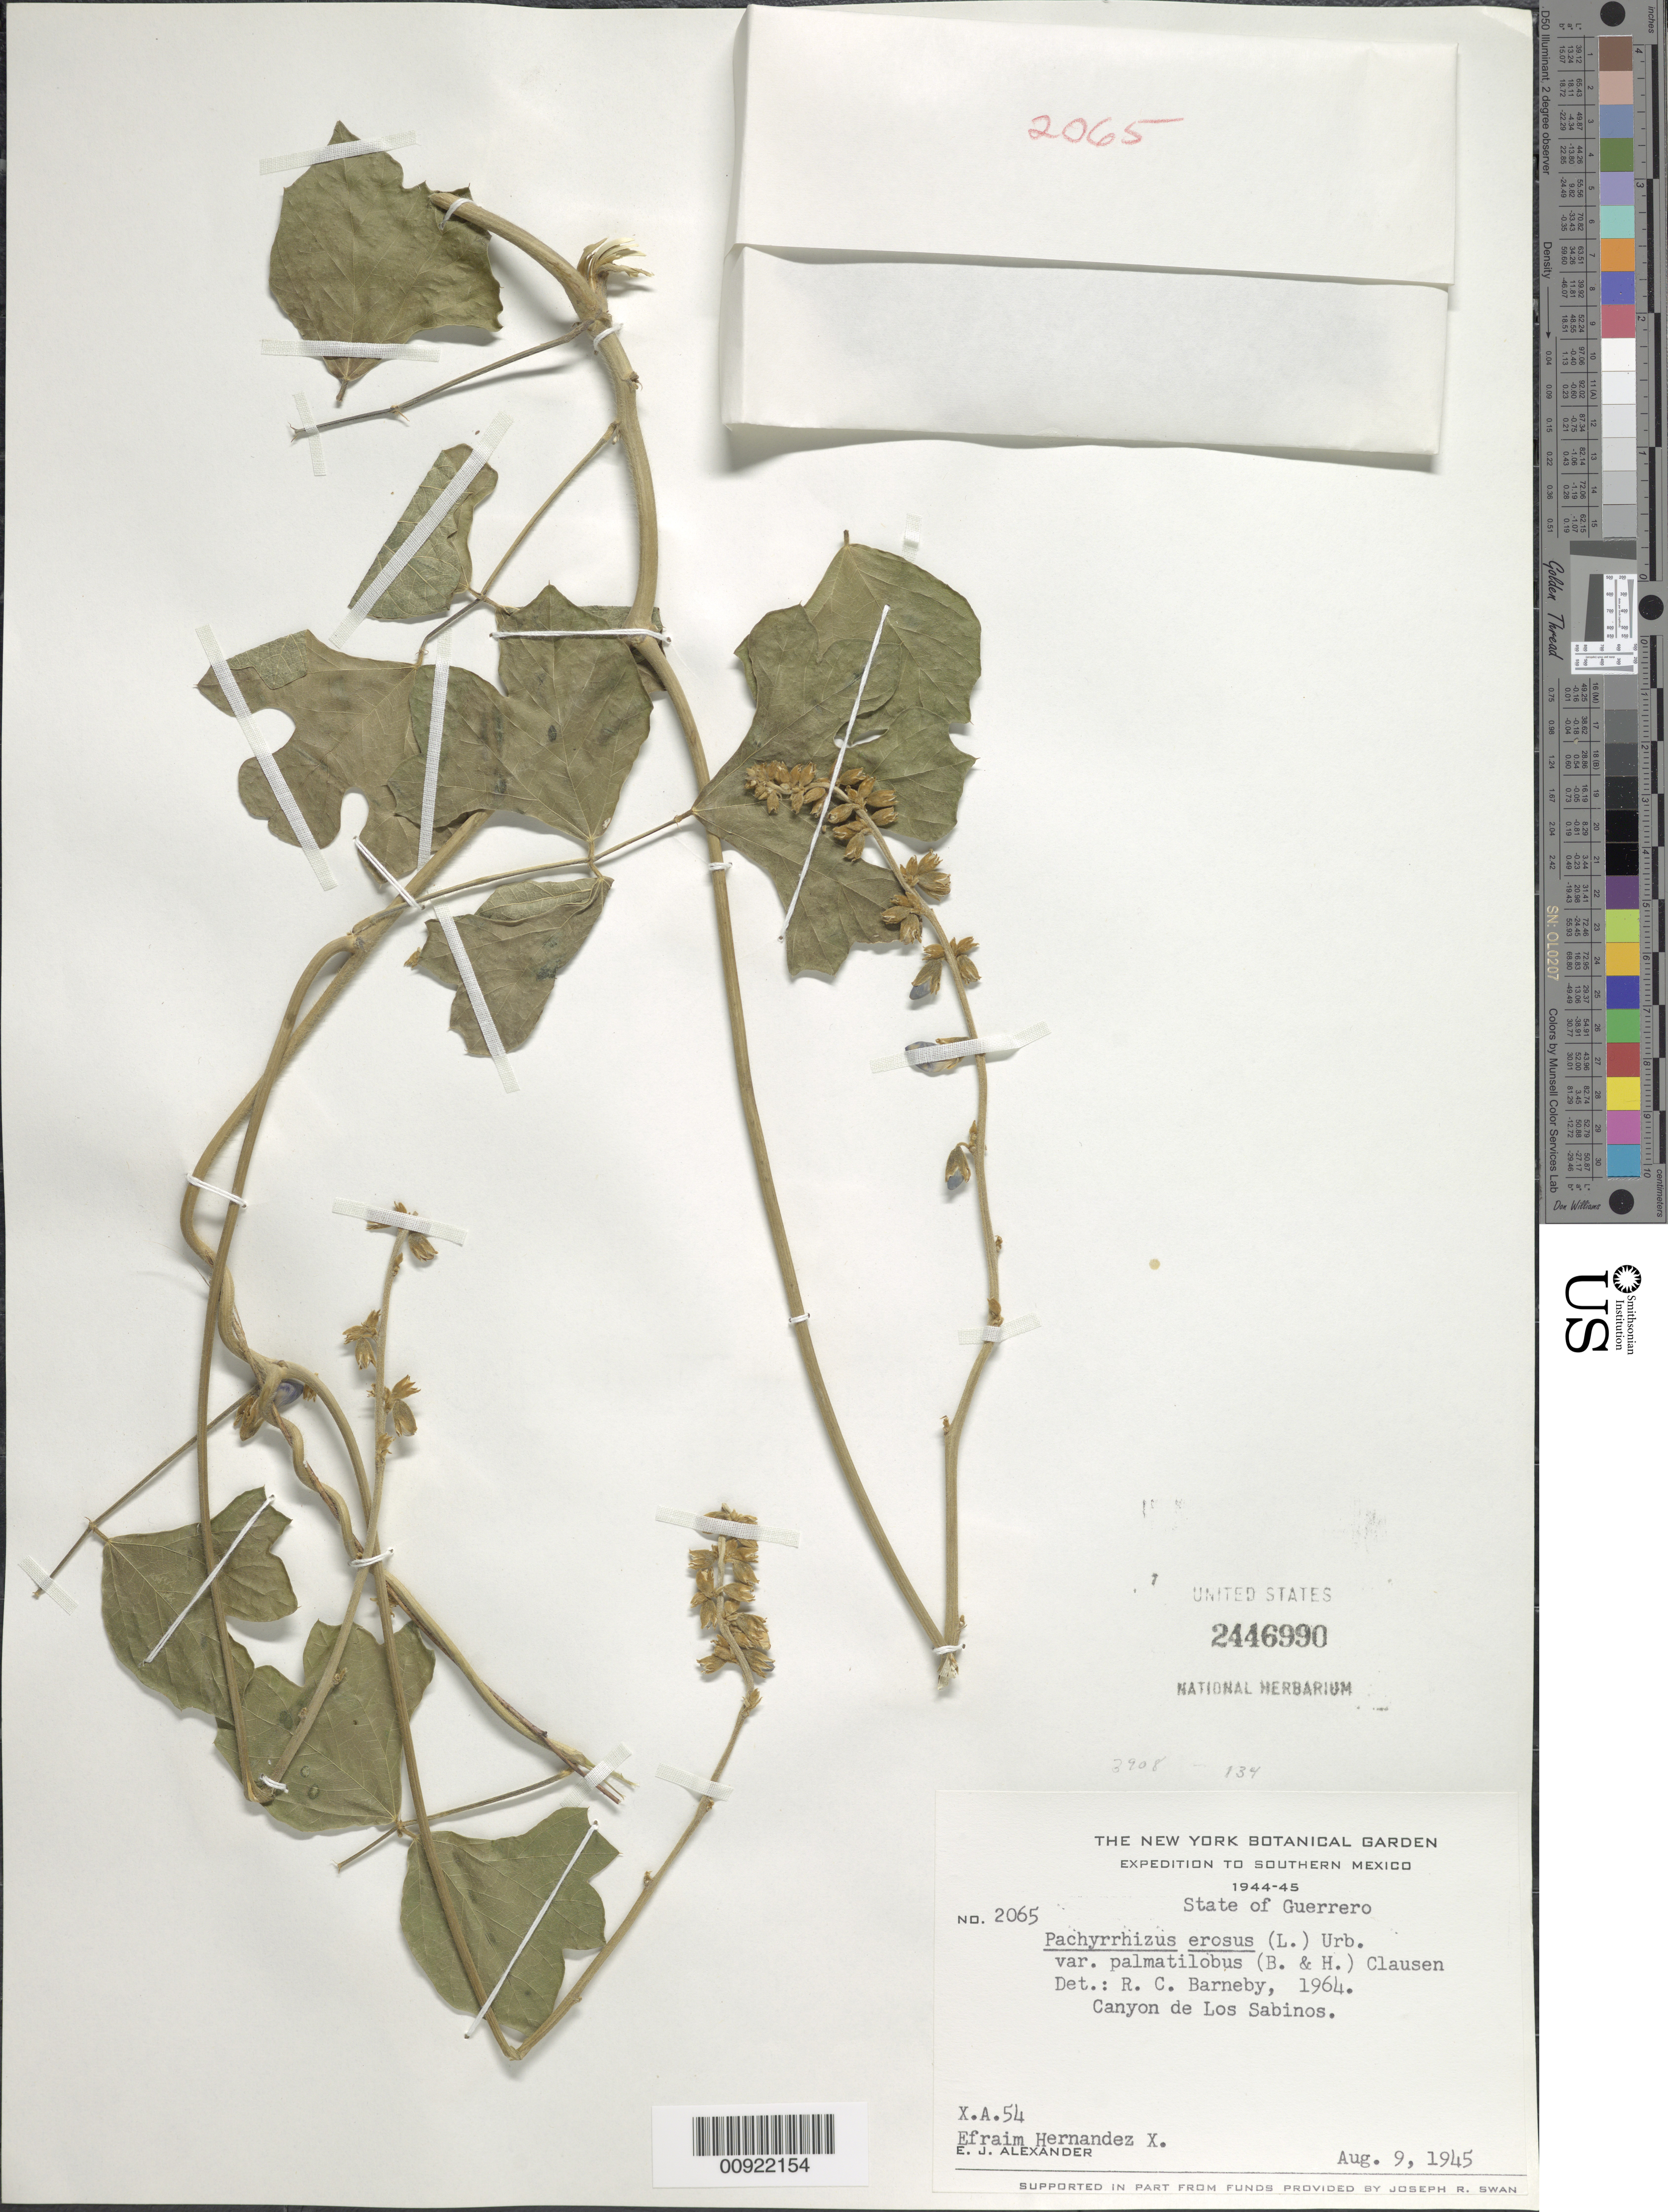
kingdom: Plantae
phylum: Tracheophyta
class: Magnoliopsida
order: Fabales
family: Fabaceae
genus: Pachyrhizus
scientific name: Pachyrhizus erosus var. palmatilobus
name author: (L.) Urb.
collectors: E. I. Hernández-X. & E. J. Alexander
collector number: X-2065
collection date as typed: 09 Aug 1945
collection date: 1945-08-09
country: Mexico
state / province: Guerrero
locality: State of Guerrero: Canyon de Los Sabinos.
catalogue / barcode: US 2446990